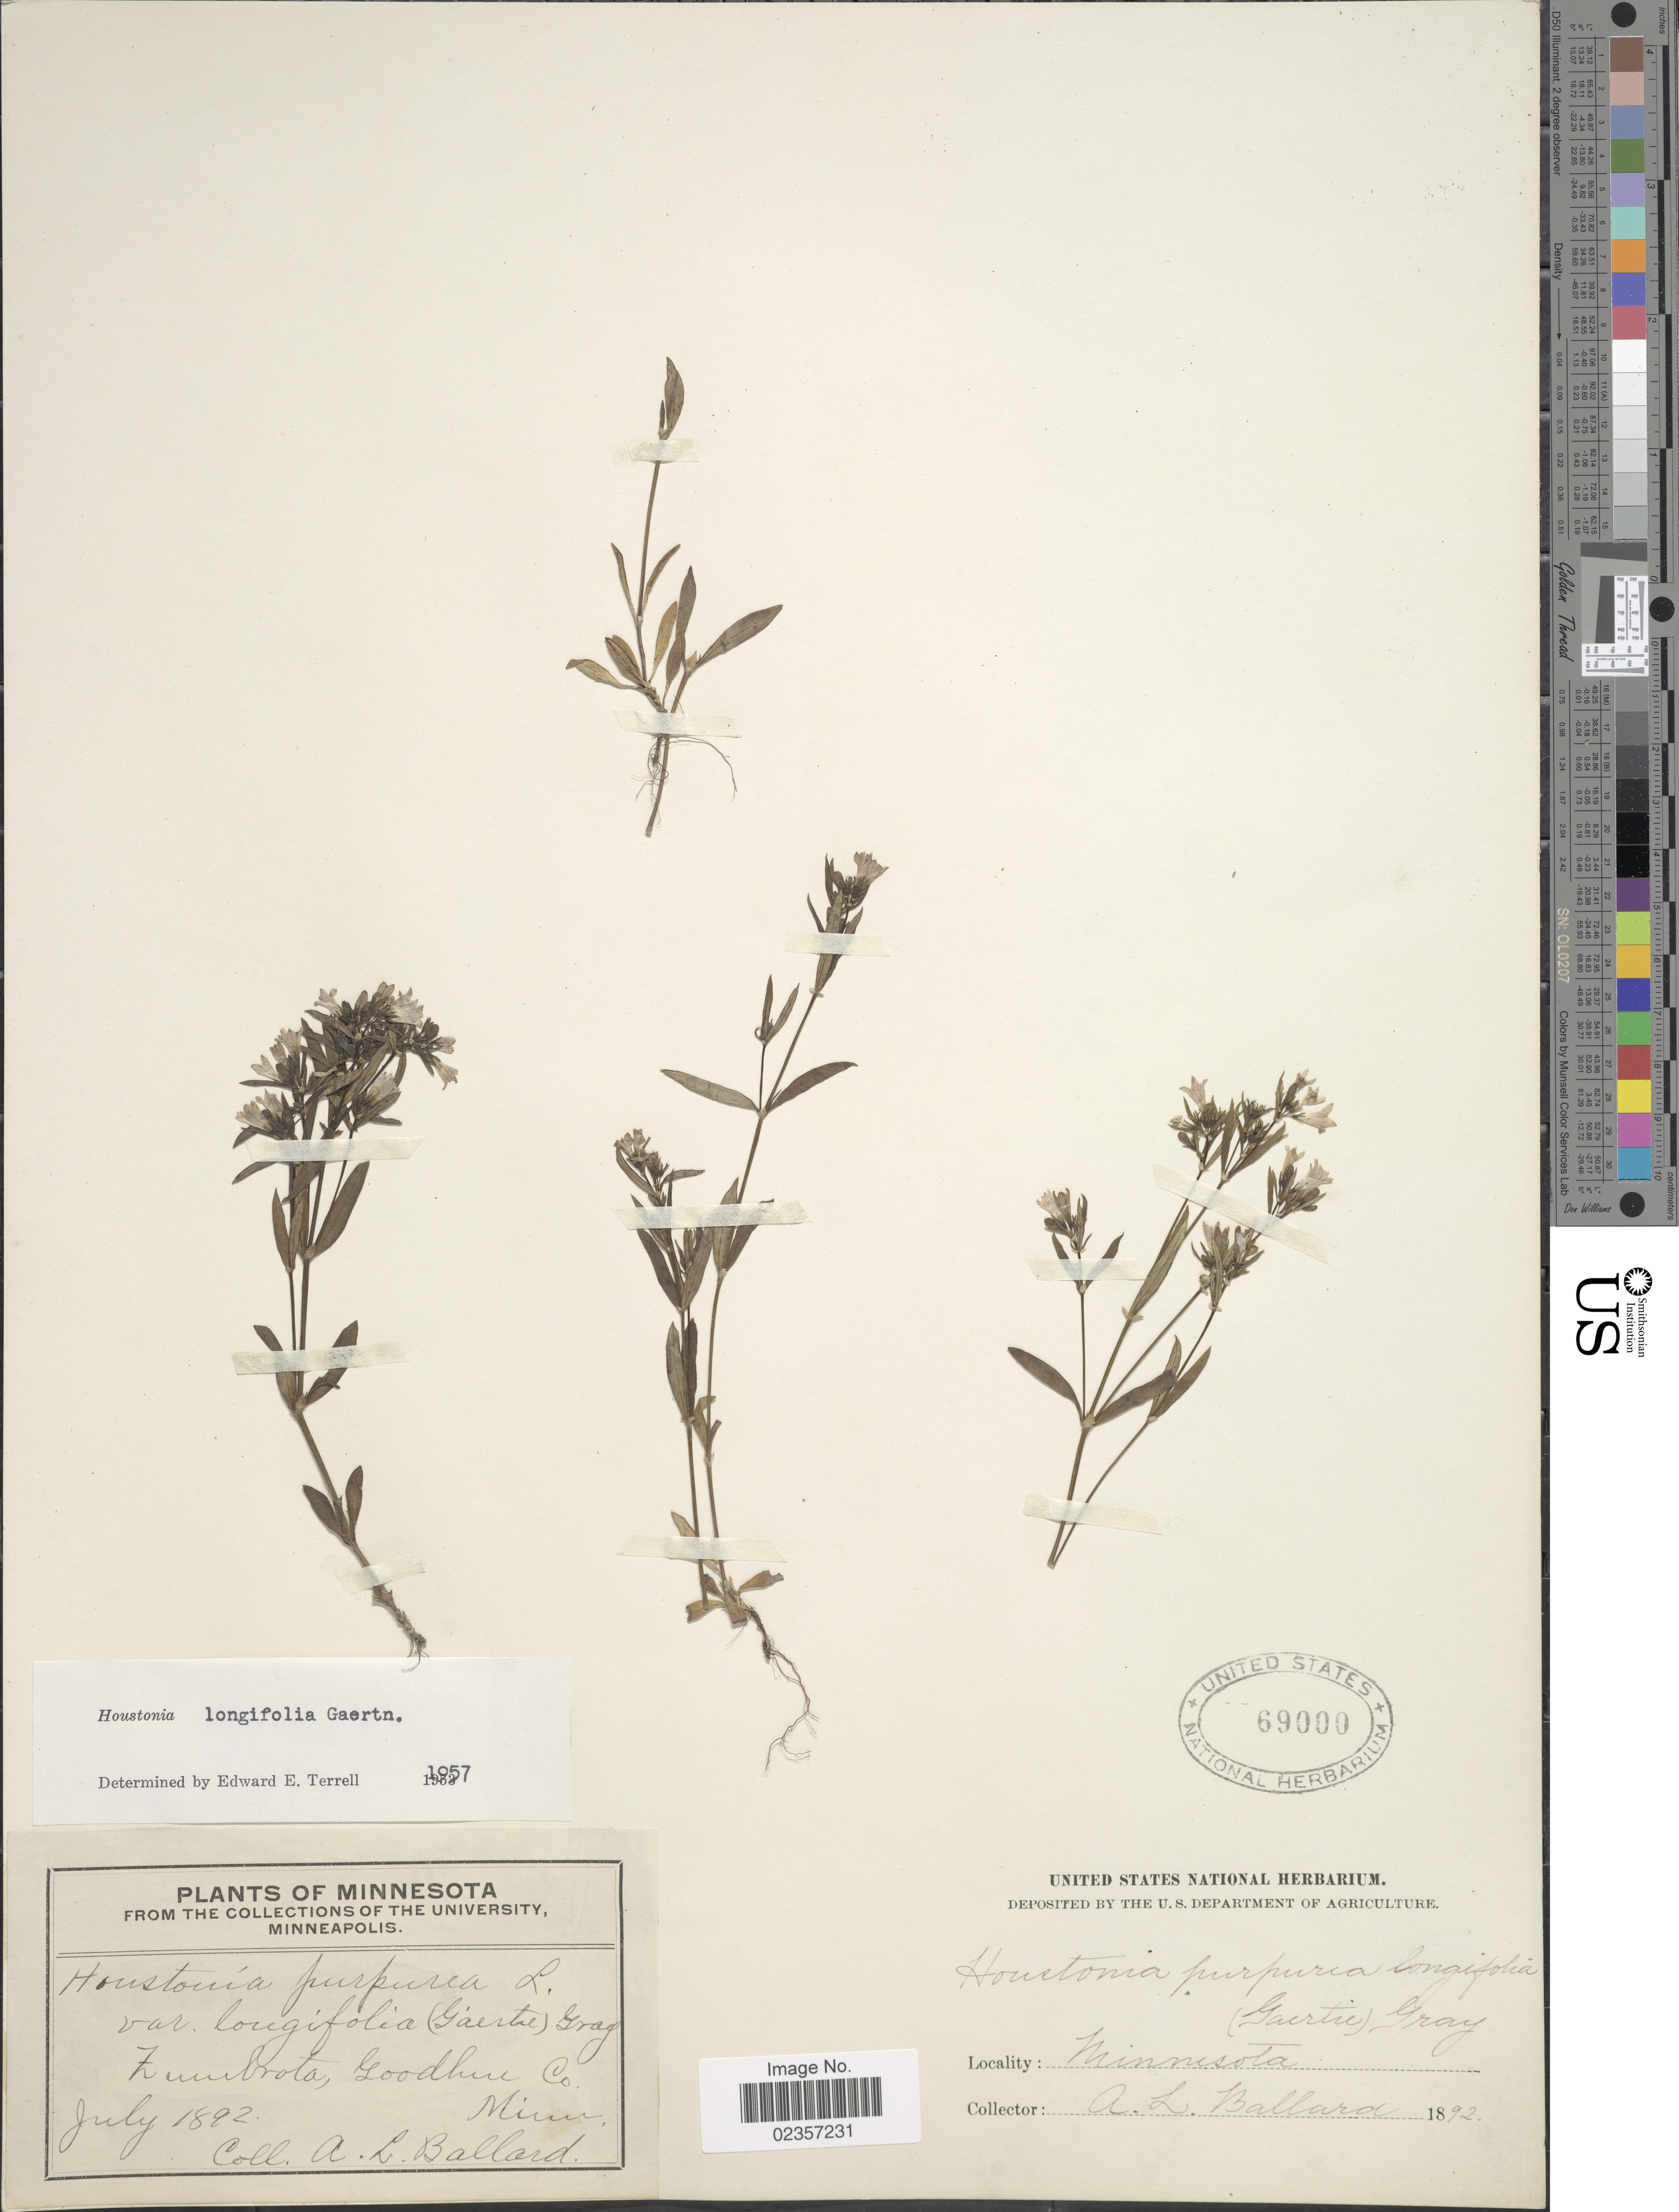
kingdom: Plantae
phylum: Tracheophyta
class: Magnoliopsida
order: Gentianales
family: Rubiaceae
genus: Houstonia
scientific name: Houstonia longifolia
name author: Gaertn.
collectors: A. L. Ballard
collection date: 1892-07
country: United States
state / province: Minnesota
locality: Zumbrota, Goodhue County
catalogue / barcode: US 69000